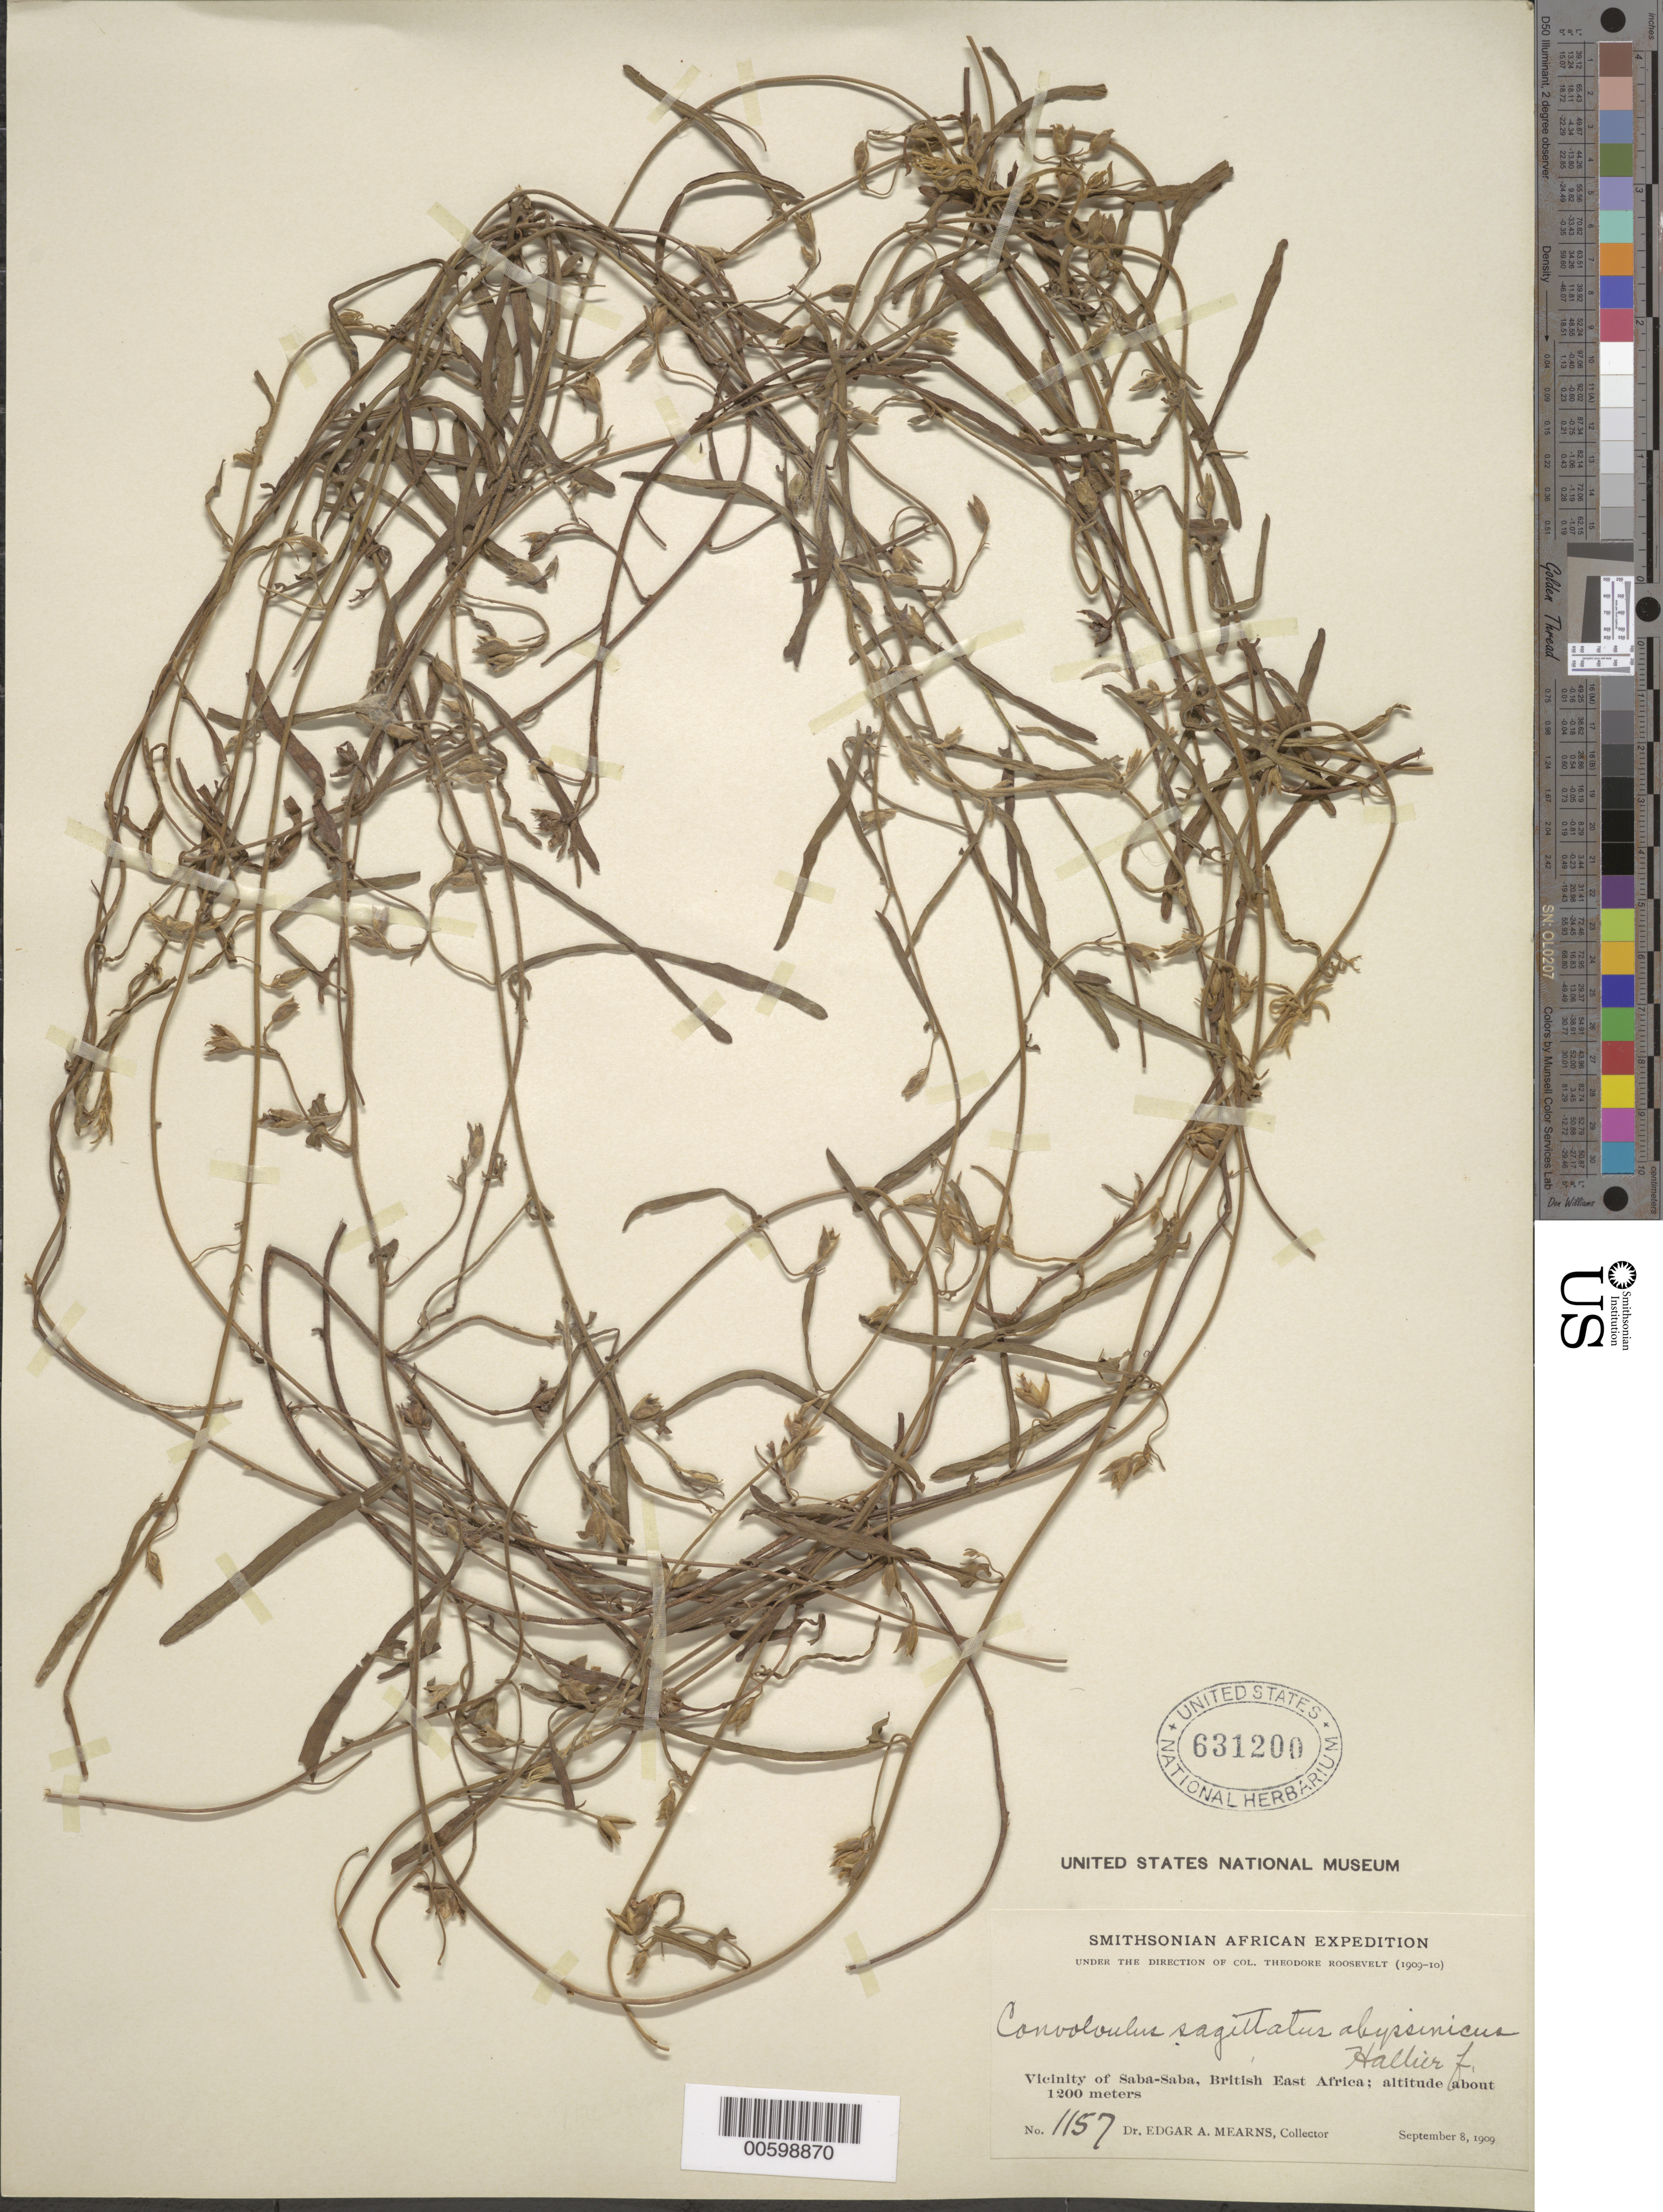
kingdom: Plantae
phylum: Tracheophyta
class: Magnoliopsida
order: Solanales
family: Convolvulaceae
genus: Convolvulus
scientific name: Convolvulus sagittatus var. abyssinicus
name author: Baker & Rendle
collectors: E. A. Mearns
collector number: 1157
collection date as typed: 08 Sep 1909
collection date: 1909-09-08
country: Kenya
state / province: Murang'a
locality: Vicinity of Saba Saba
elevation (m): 1200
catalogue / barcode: US 631200